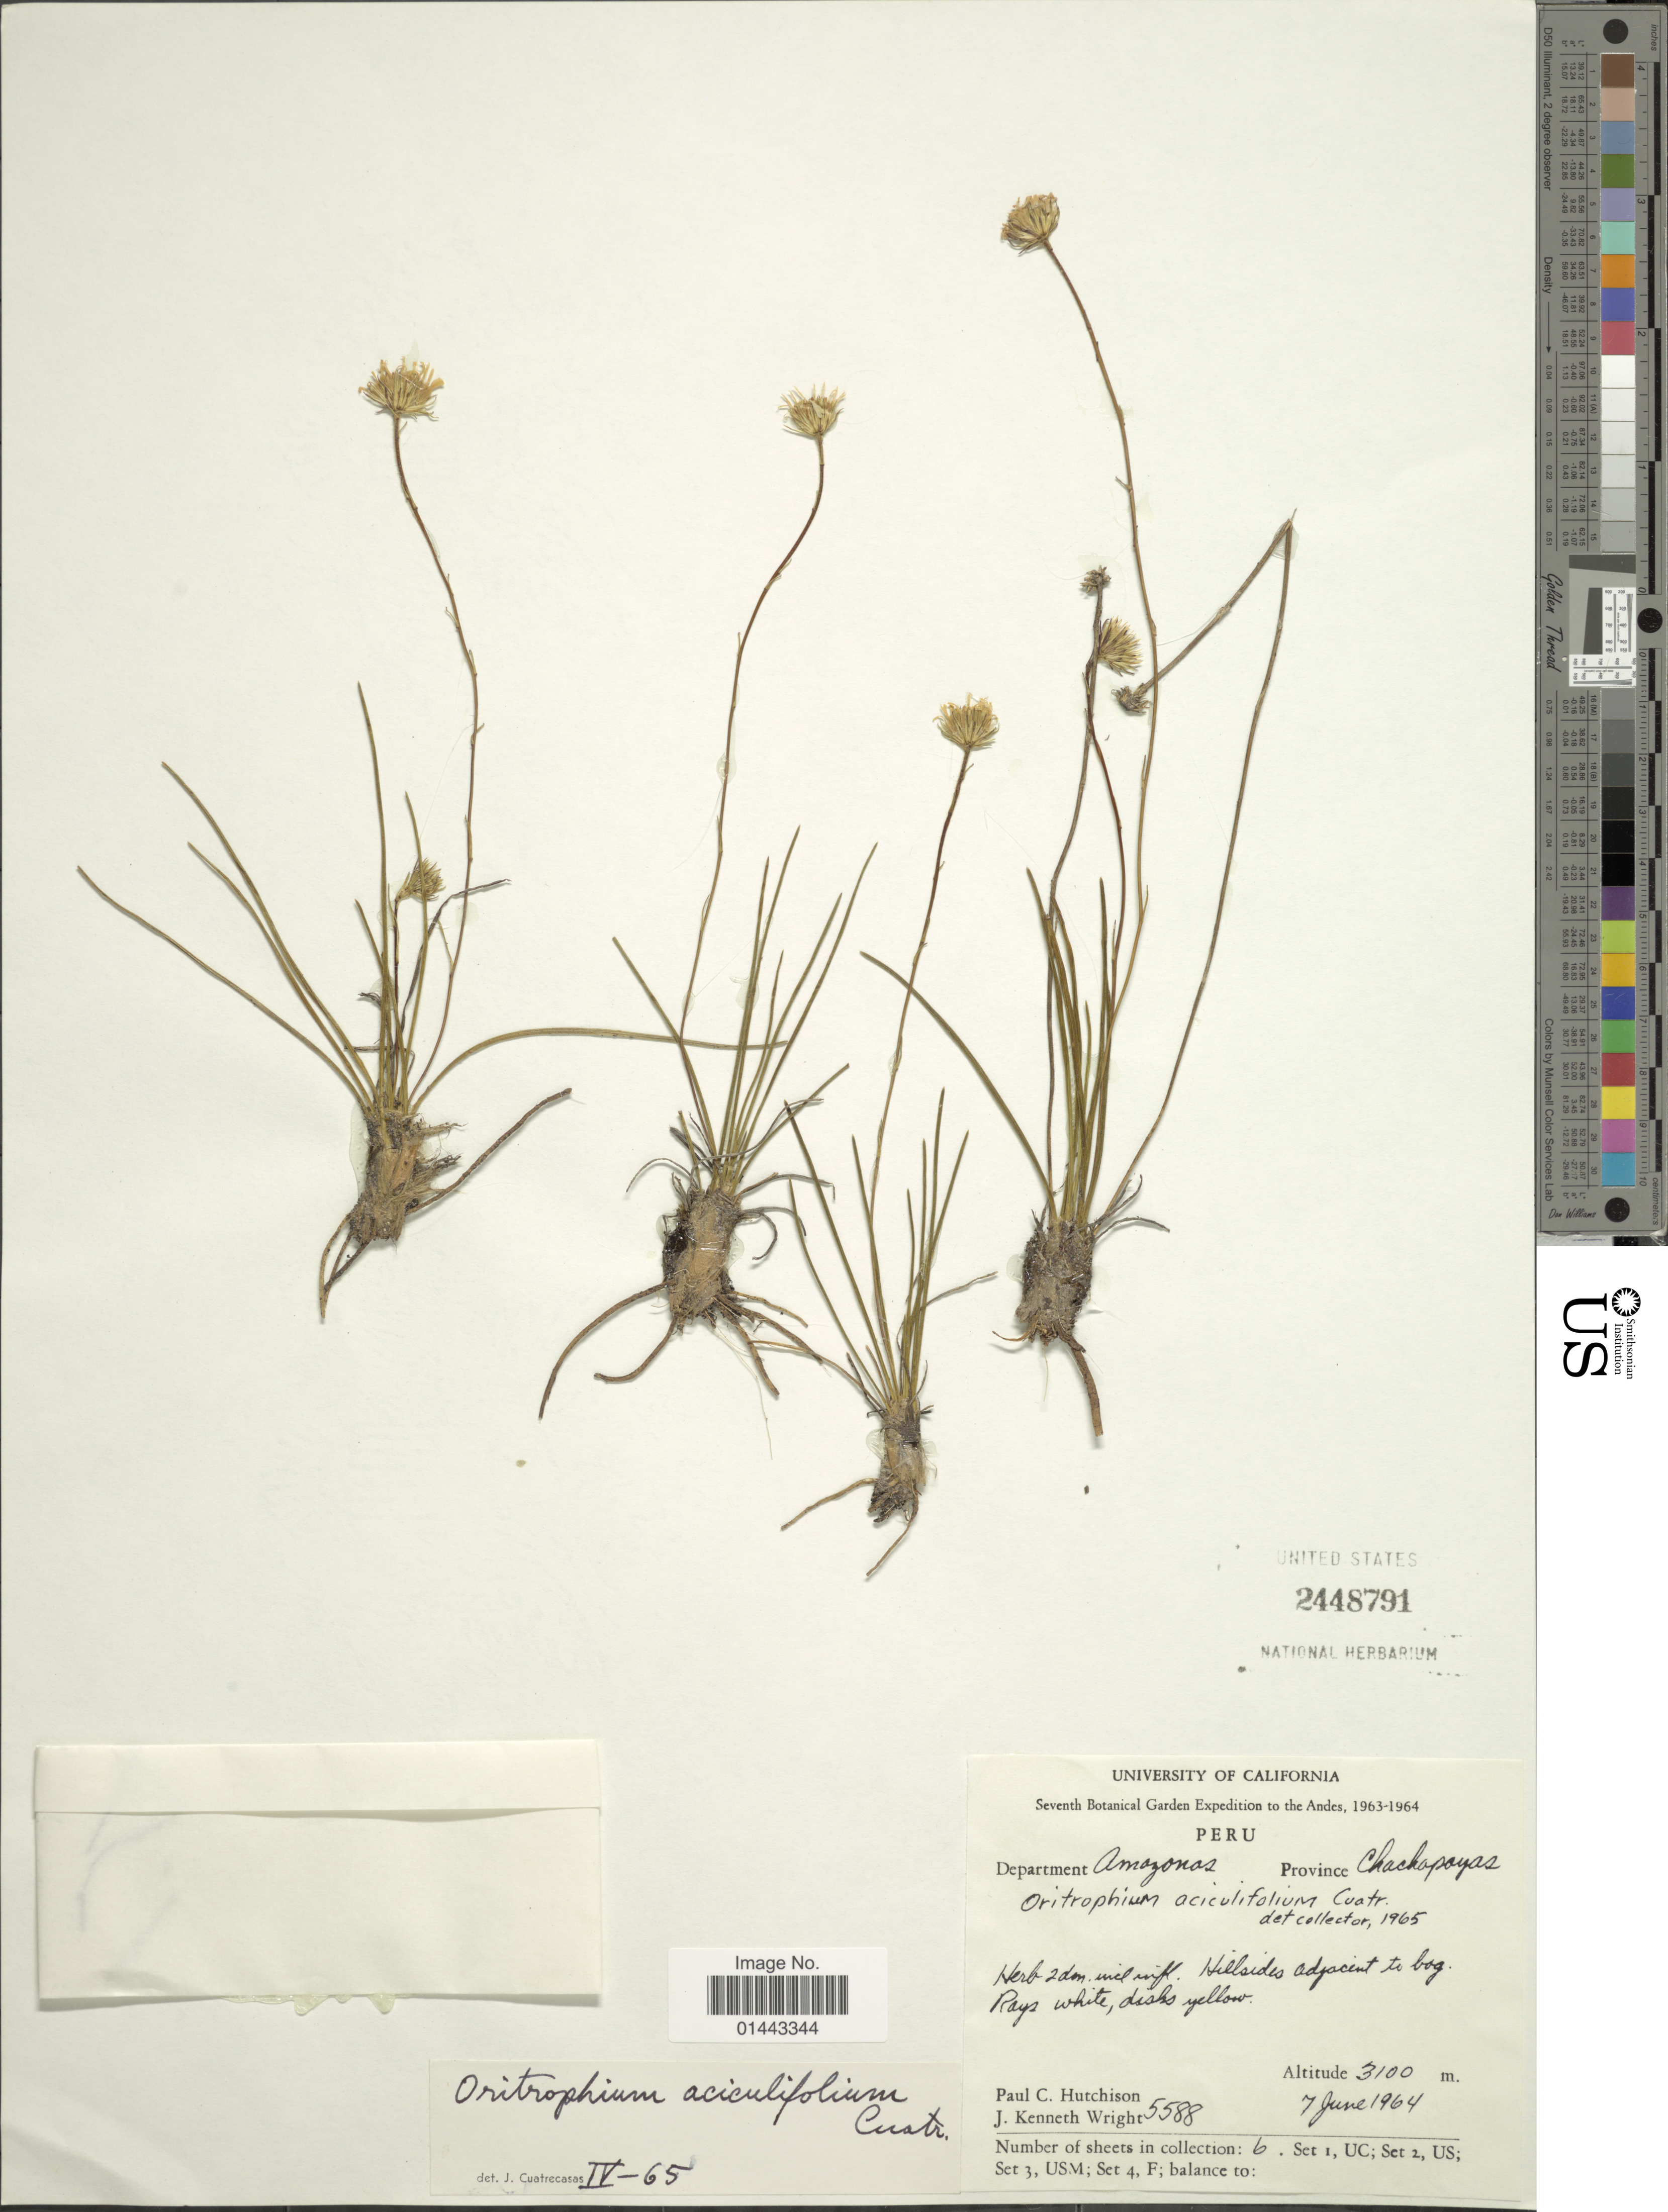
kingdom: Plantae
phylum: Tracheophyta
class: Magnoliopsida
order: Asterales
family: Asteraceae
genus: Oritrophium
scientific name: Oritrophium aciculifolium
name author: Cuatrec.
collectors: P. C. Hutchison & J. K. Wright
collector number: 5588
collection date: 1964-06-07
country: Peru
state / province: Amazonas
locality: Province Chachapoyas.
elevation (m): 3100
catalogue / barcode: US 2448791